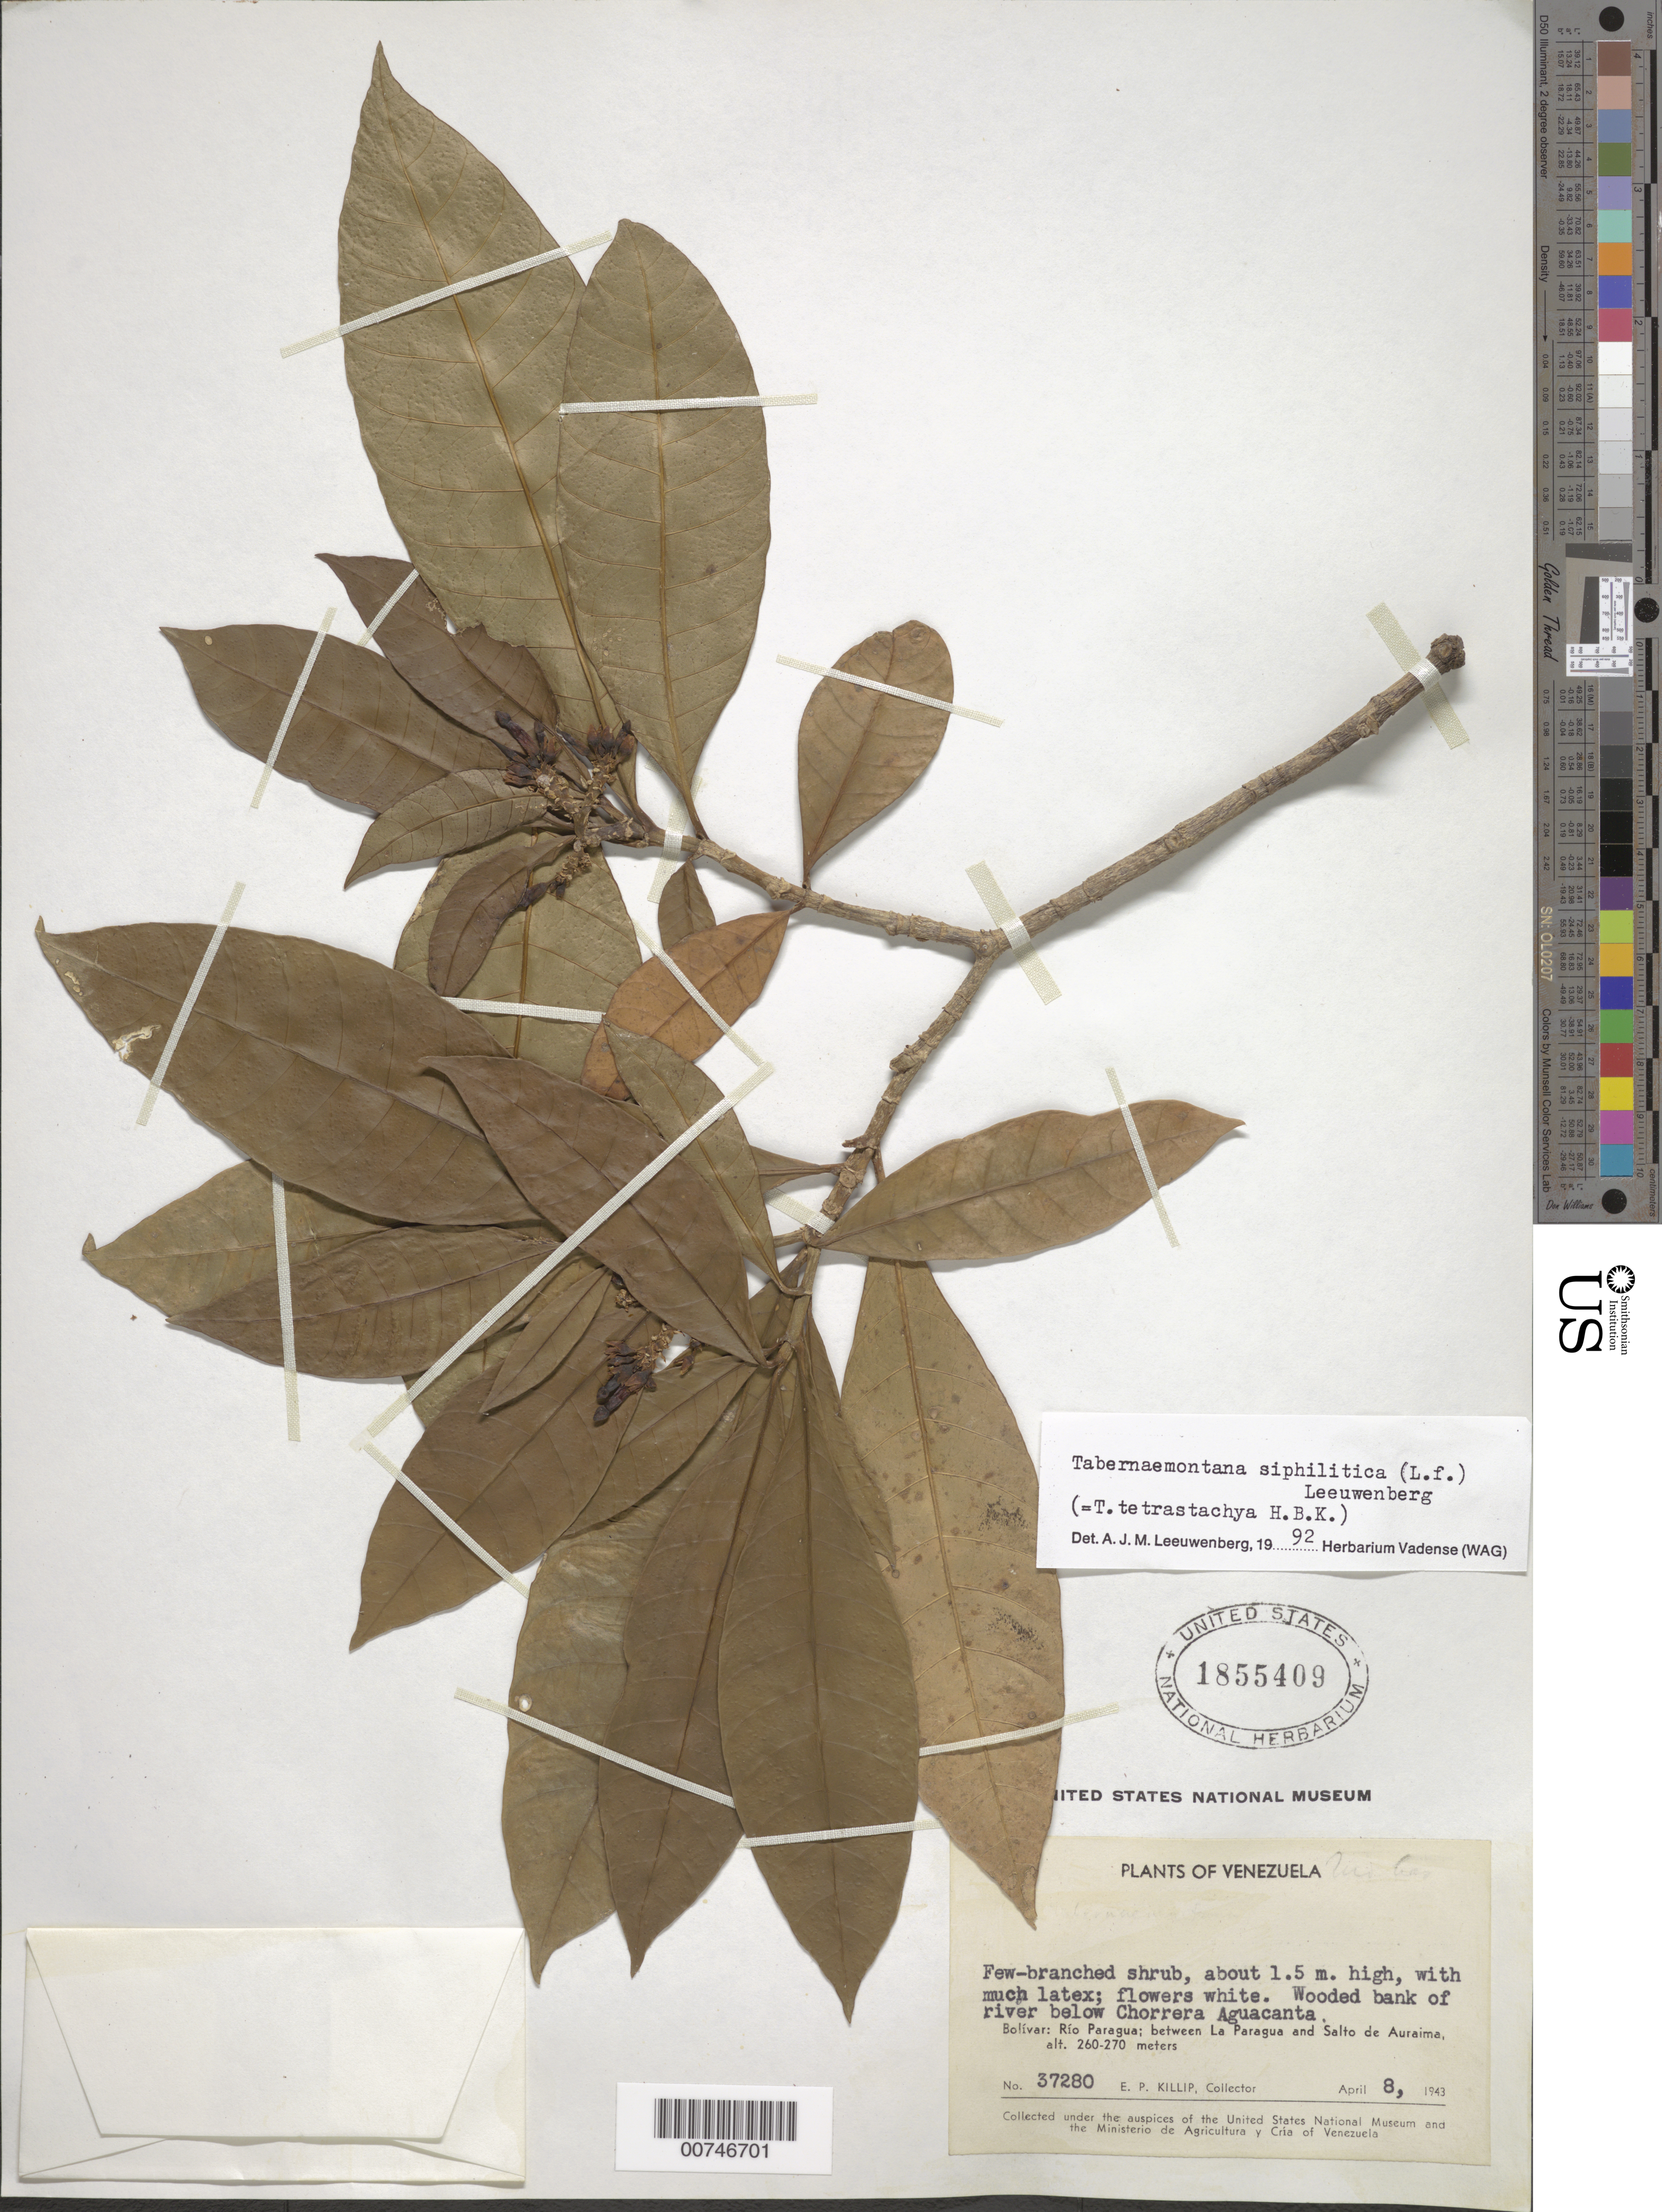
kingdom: Plantae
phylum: Tracheophyta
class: Magnoliopsida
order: Gentianales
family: Apocynaceae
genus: Tabernaemontana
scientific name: Tabernaemontana siphilitica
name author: (L. f.) Leeuwenb.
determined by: Leeuwenberg, A. J. M.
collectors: E. P. Killip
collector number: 37280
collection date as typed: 8-Apr-43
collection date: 1943-04-08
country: Venezuela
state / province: Bolívar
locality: Río Paragua, between La Paragua and Salto de Auraima, below Chorrera de Aguacanta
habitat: Wooded bank of river below Chorrera Aquacanta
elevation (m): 260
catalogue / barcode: US 1855409